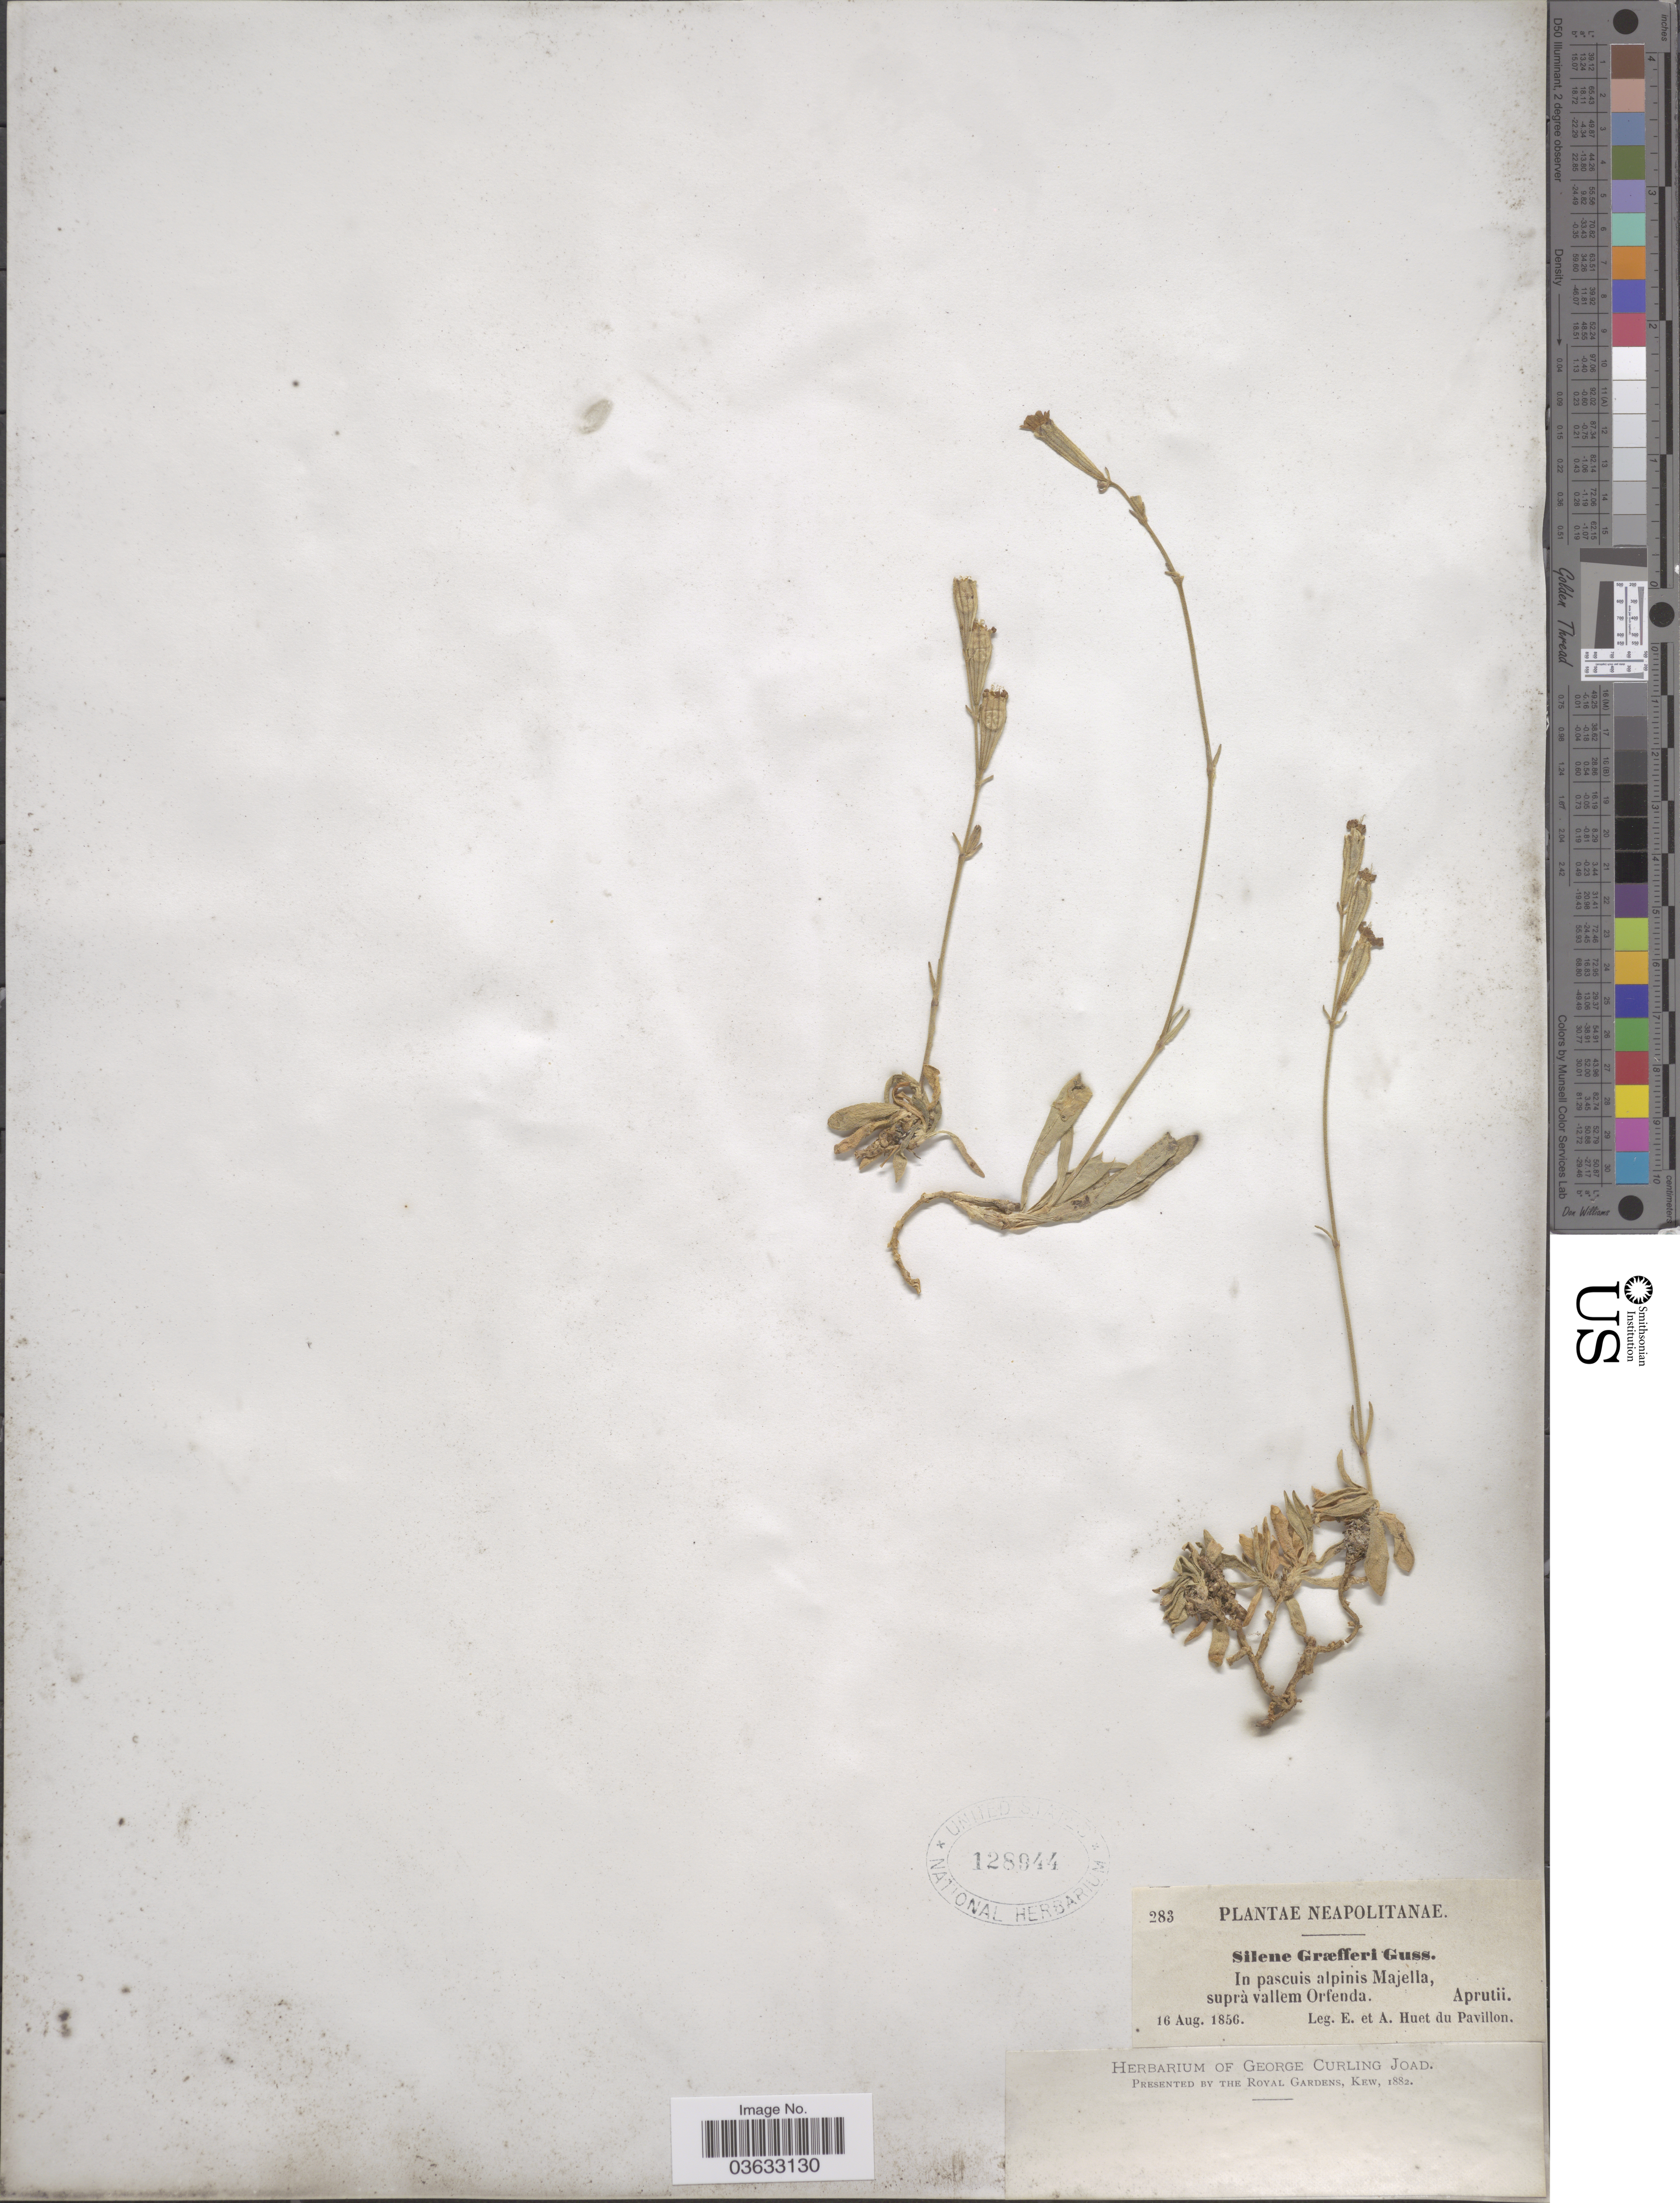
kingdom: Plantae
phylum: Tracheophyta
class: Magnoliopsida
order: Caryophyllales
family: Caryophyllaceae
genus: Silene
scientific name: Silene graefferi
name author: Gussone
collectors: E. Huet du Pavillon & A. Huet du Pavillon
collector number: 283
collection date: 1856-08-16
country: Italy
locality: Neapolitanae. In pascuis alpinis Majella, suprà vallem Orfenda. Aprutii.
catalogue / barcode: US 128944